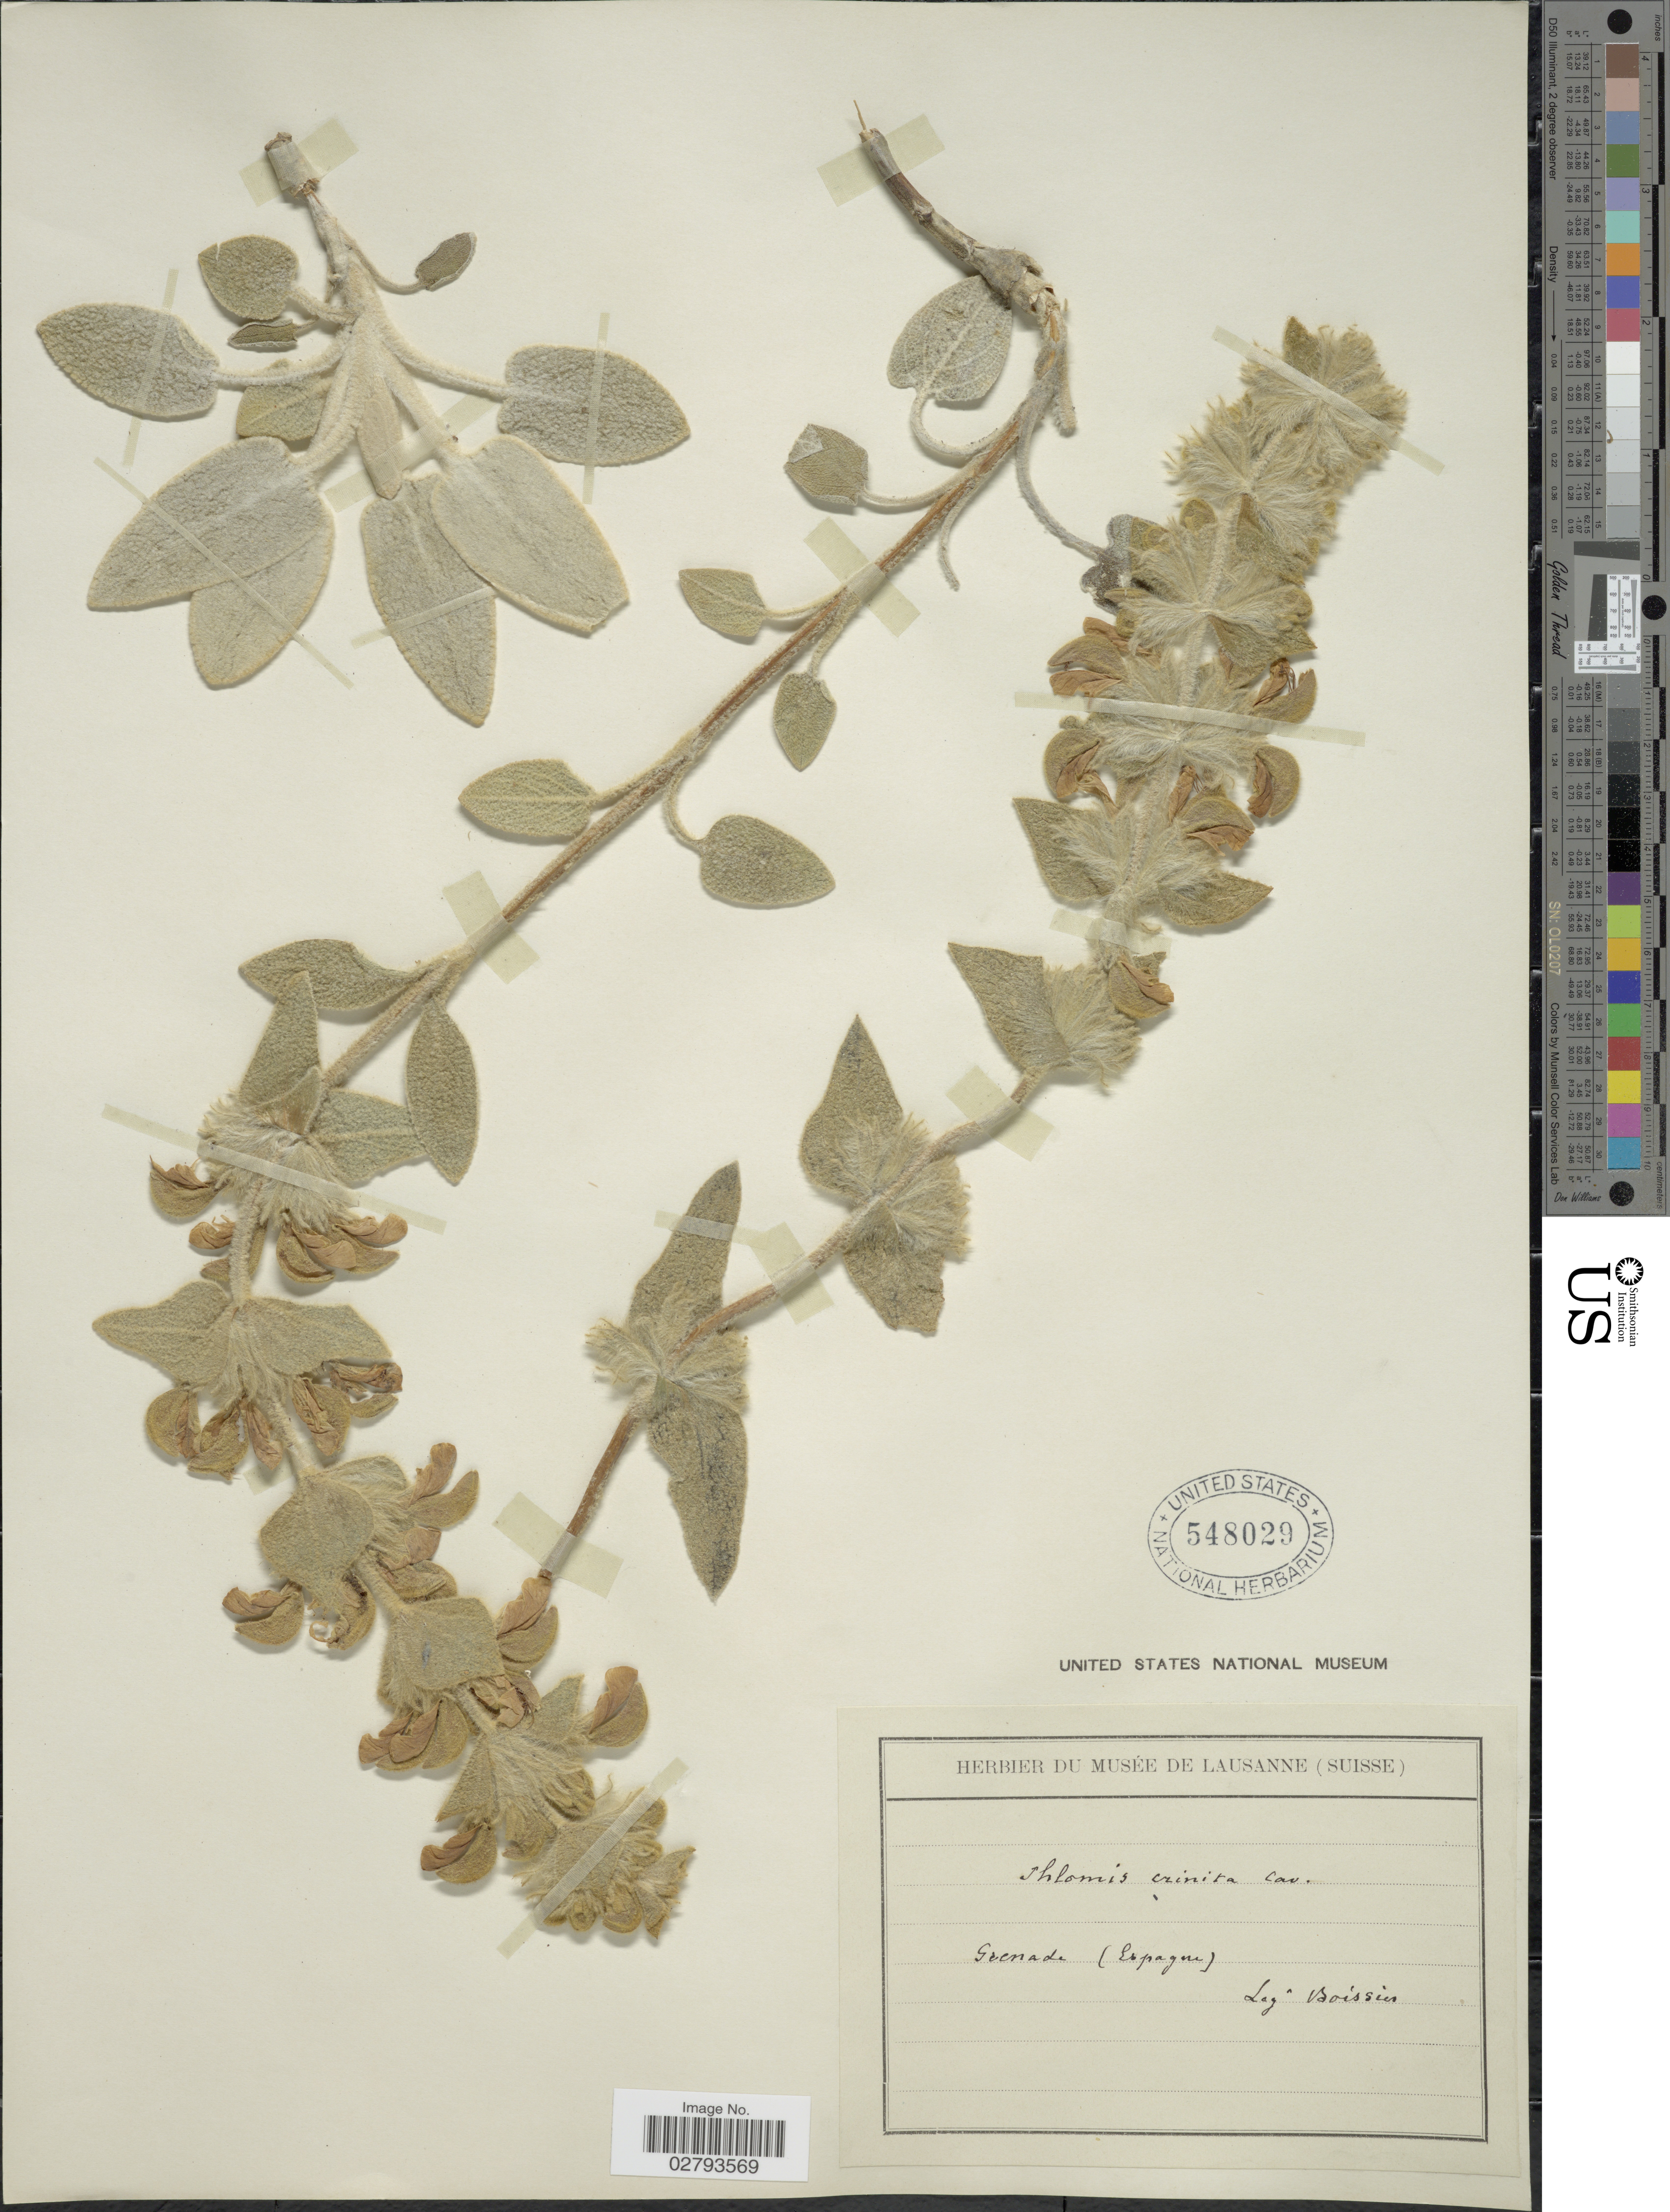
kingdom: Plantae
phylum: Tracheophyta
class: Magnoliopsida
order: Lamiales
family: Lamiaceae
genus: Phlomis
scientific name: Phlomis crinita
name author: Cav.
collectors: -- Boissier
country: Spain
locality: Grenada.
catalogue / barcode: US 548029